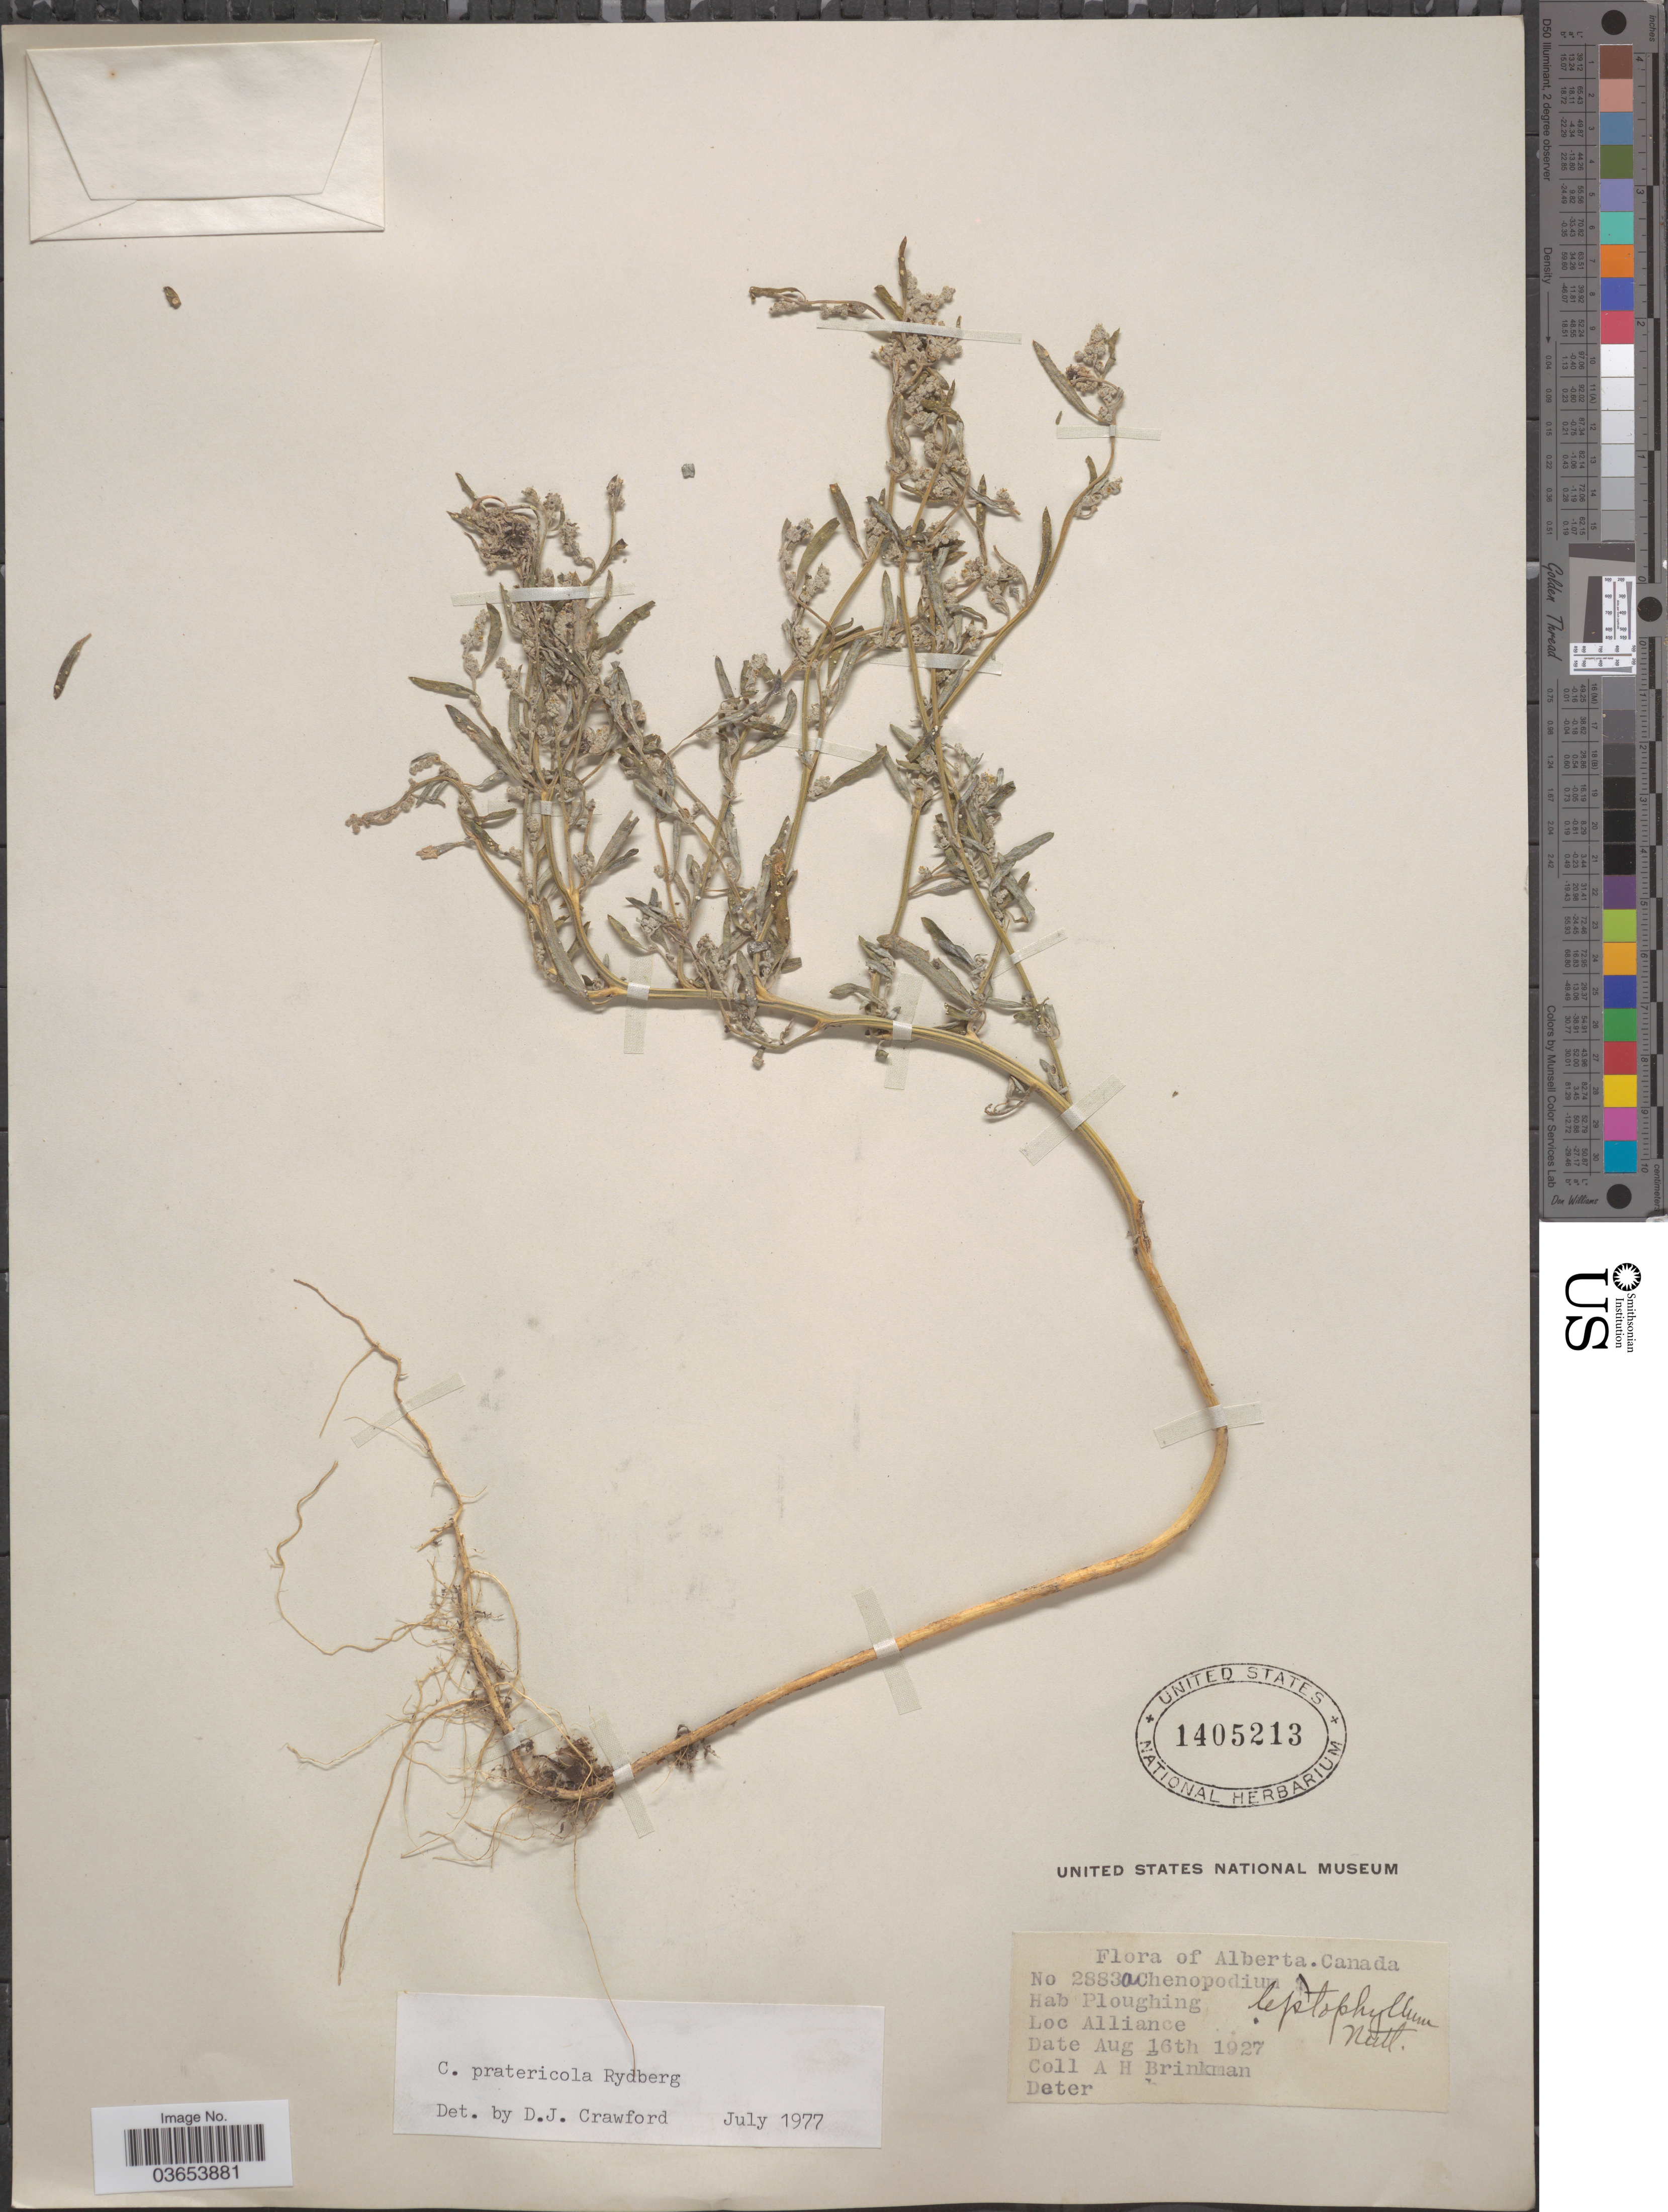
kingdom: Plantae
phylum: Tracheophyta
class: Magnoliopsida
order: Caryophyllales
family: Amaranthaceae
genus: Chenopodium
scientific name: Chenopodium pratericola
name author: Rydb.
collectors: A. Brinkman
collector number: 2883a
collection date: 1927-08-16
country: Canada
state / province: Alberta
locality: Alliance.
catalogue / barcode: US 1405213